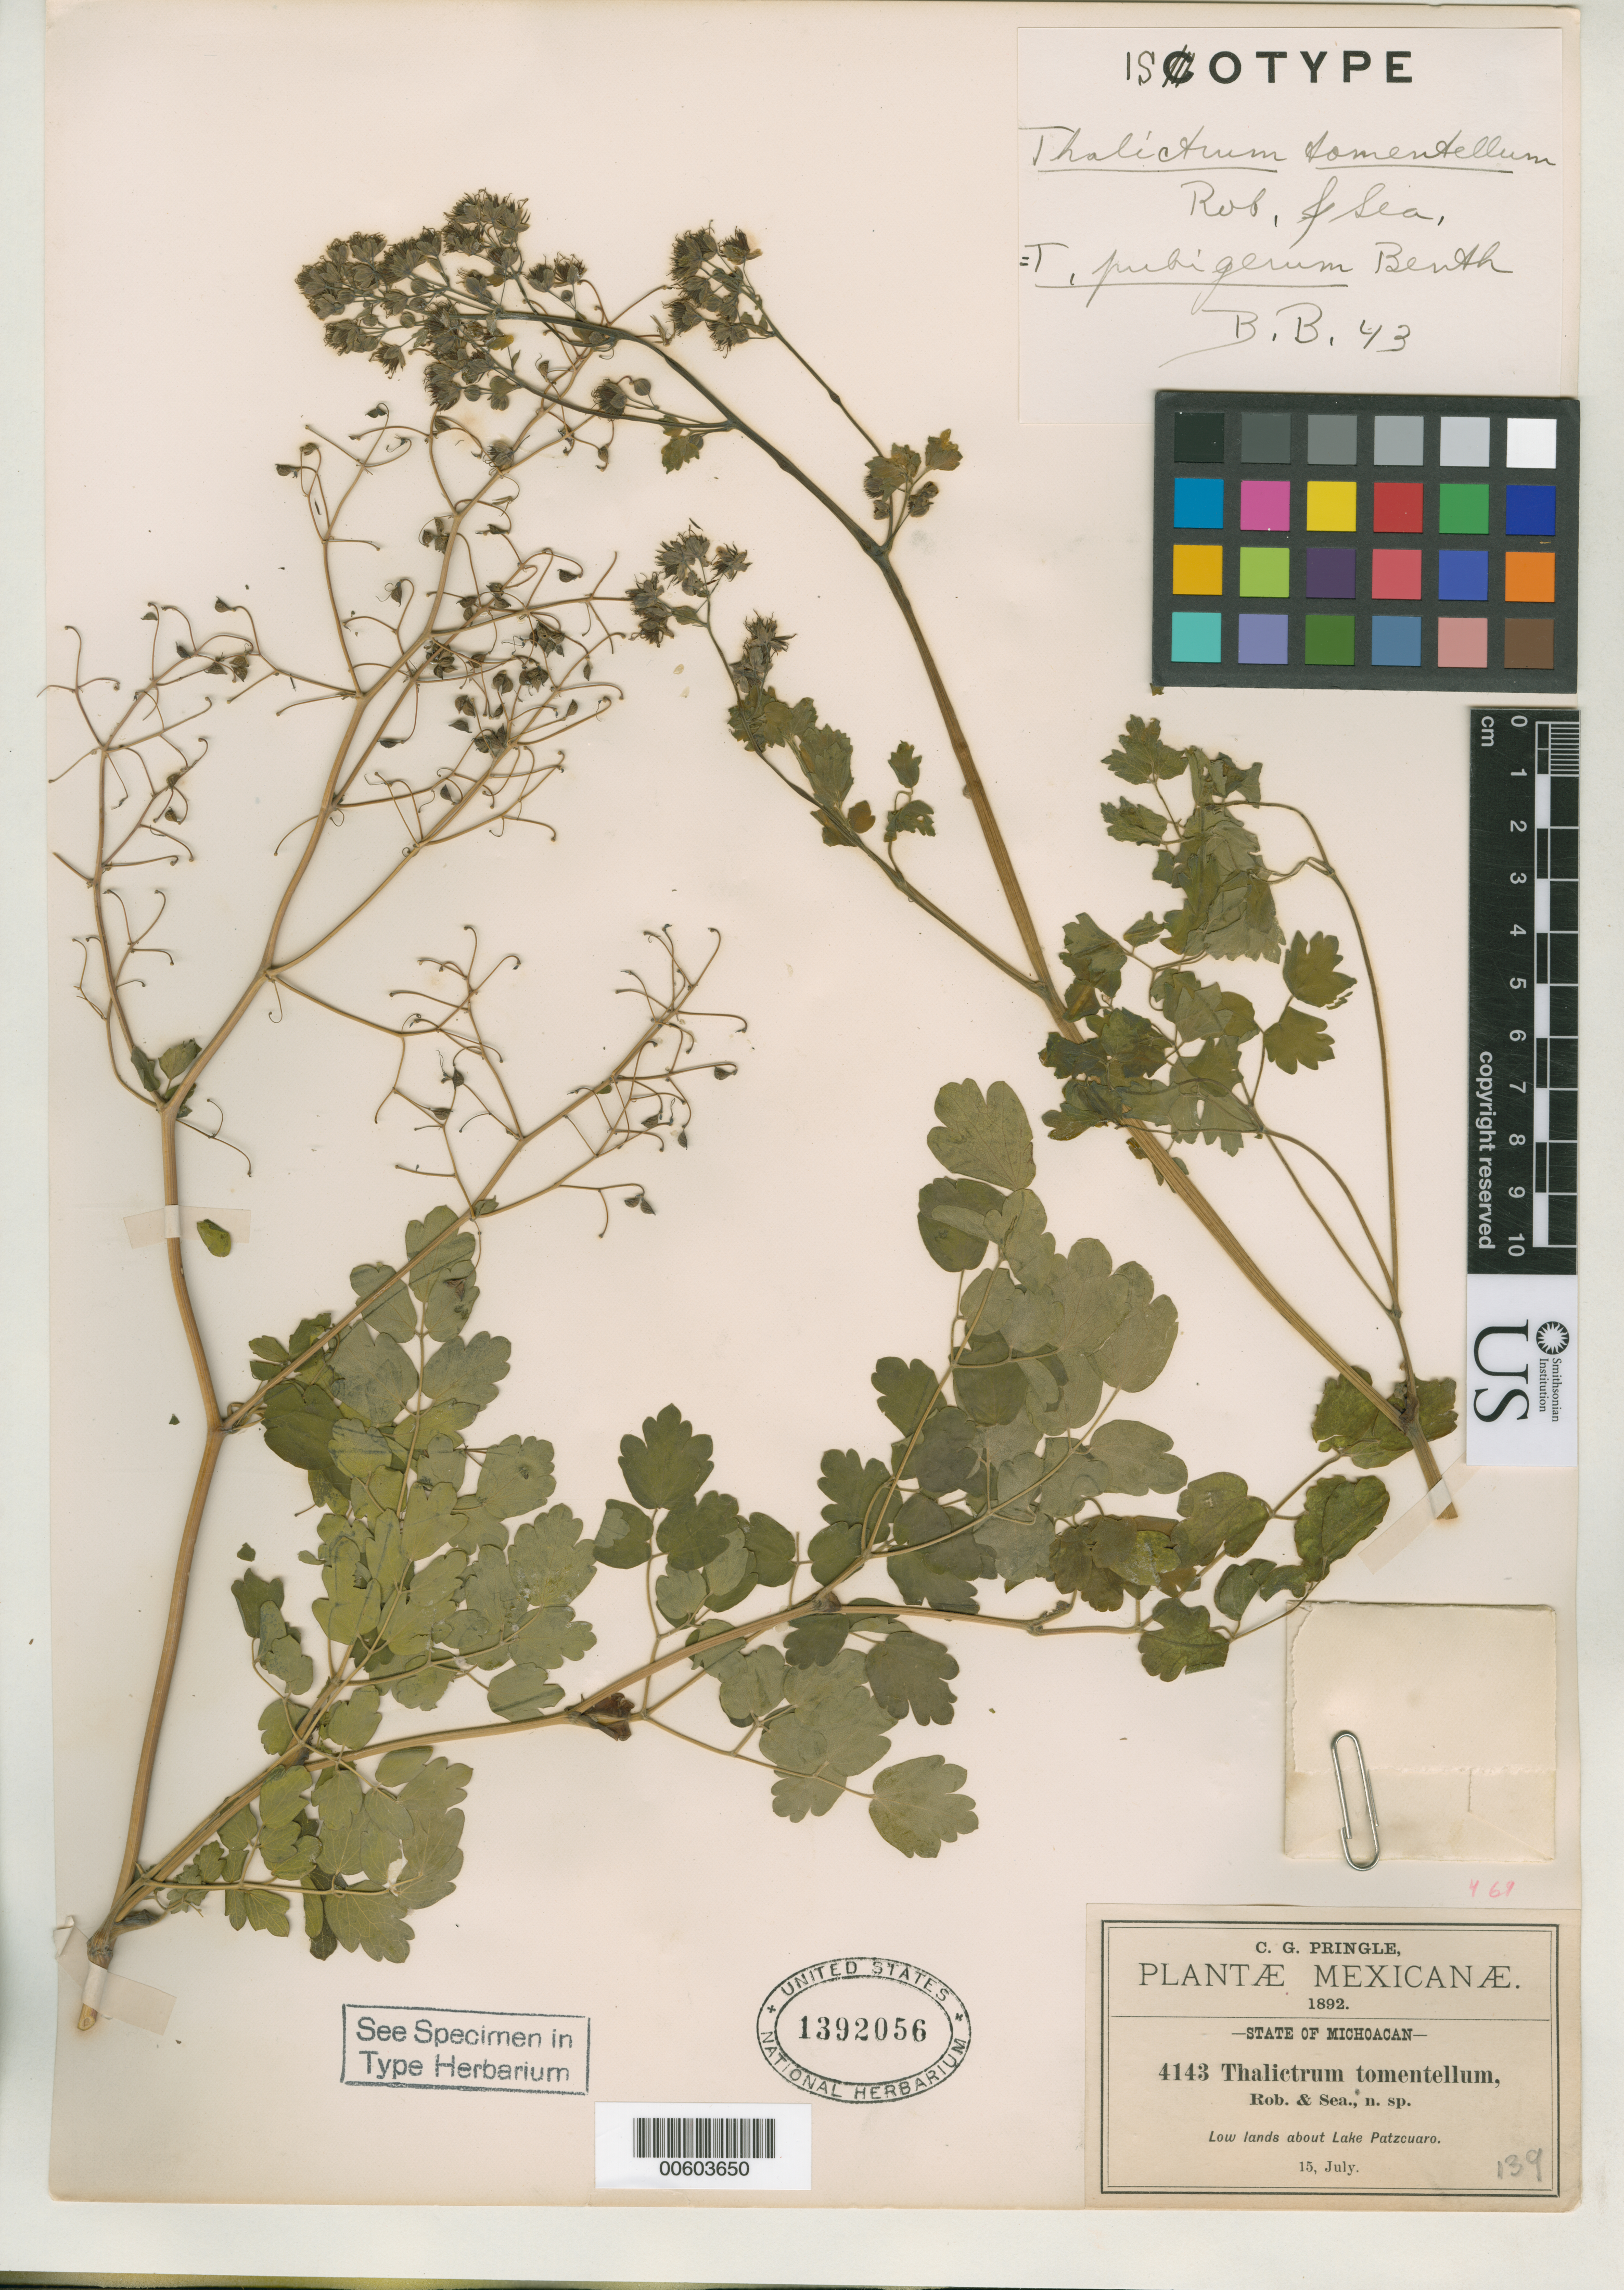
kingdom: Plantae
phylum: Tracheophyta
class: Magnoliopsida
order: Ranunculales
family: Ranunculaceae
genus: Thalictrum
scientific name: Thalictrum tomentellum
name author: B.L. Rob. & Seaton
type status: Isotype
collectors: C. G. Pringle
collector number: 4143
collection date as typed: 15 Jul 1892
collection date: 1892-07-15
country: Mexico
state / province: Michoacán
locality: Low lands about Lake Patzcuaro.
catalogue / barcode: US 1392056